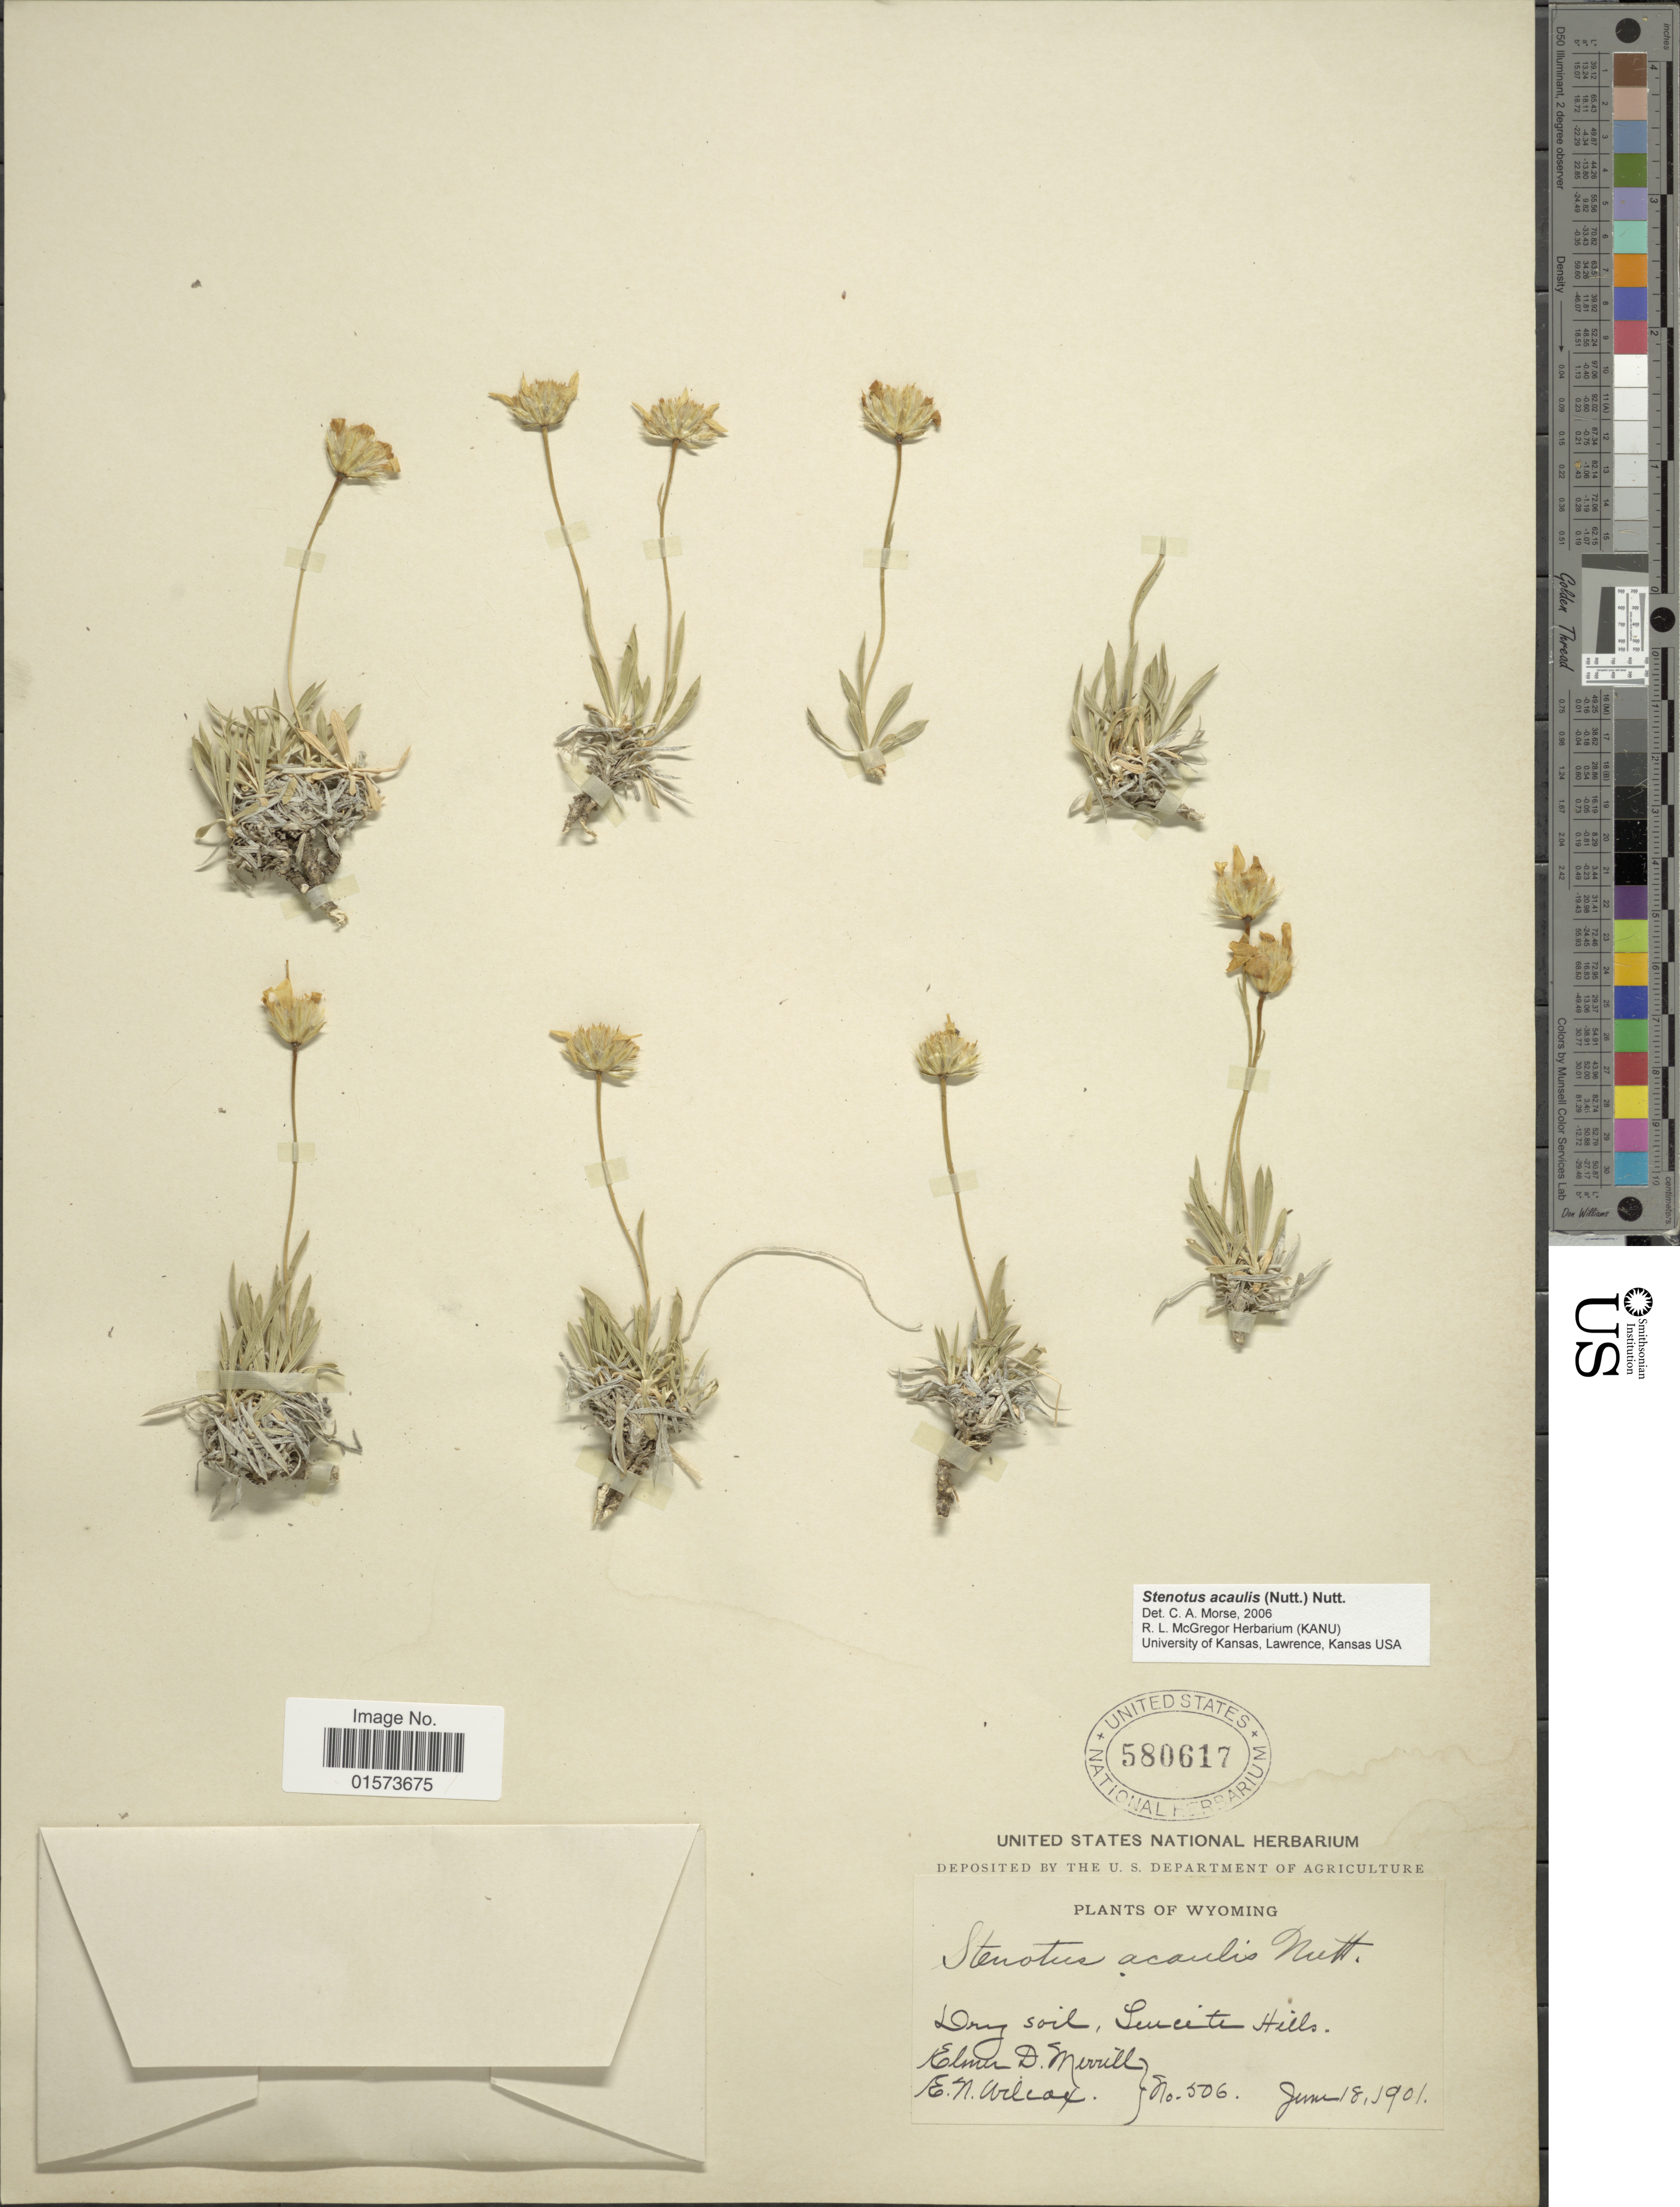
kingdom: Plantae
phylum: Tracheophyta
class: Magnoliopsida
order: Asterales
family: Asteraceae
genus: Stenotus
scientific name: Stenotus acaulis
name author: (Nutt.) Nutt.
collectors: E. D. Merrill & E. Wilcox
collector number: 506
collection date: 1901-06-18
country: United States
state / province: Wyoming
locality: Dry soil, Leucite Hills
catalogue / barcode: US 580617